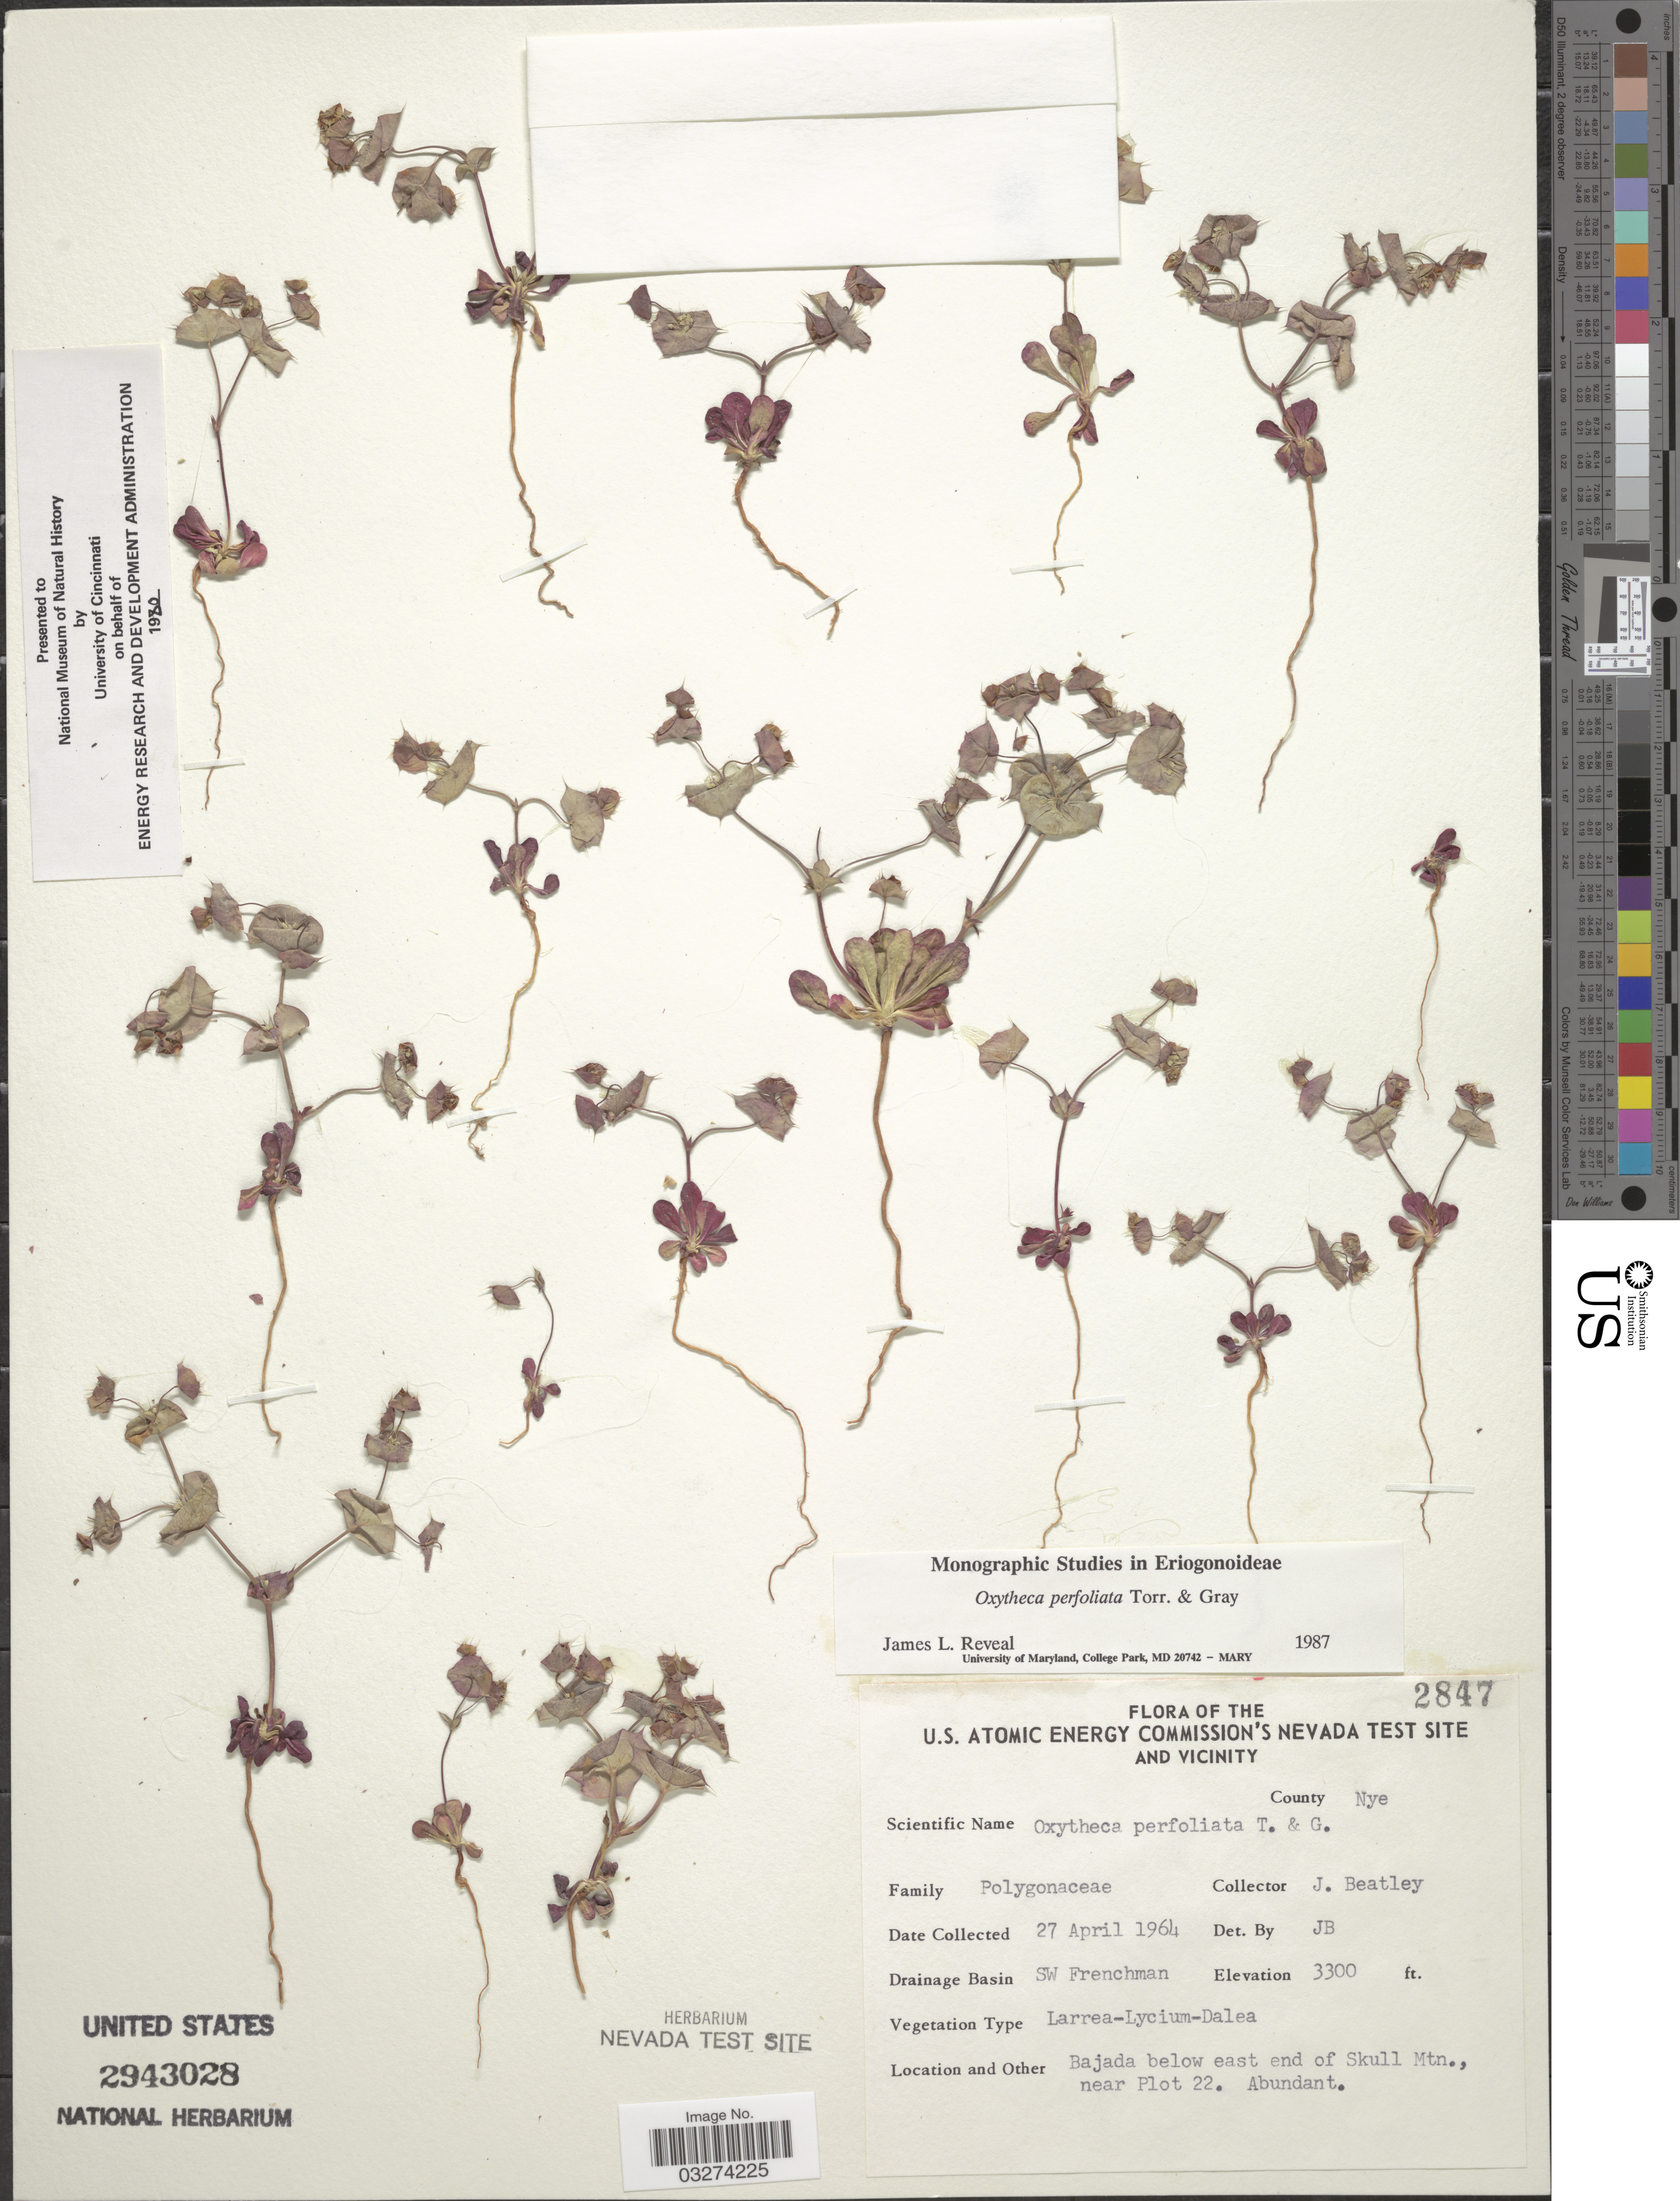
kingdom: Plantae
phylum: Tracheophyta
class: Magnoliopsida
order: Caryophyllales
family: Polygonaceae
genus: Oxytheca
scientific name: Oxytheca perfoliata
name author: Torr. & A. Gray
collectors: J. C. Beatley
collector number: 2847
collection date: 1964-04-27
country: United States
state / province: Nevada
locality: U.S. Atomic Energy Commission's Nevada Test Site and Vicinity. County Nye. Drainage Basin SW Frenchman. Bajda below east end of Skull Mtn., near Plot 22.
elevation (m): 1006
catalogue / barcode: US 2943028